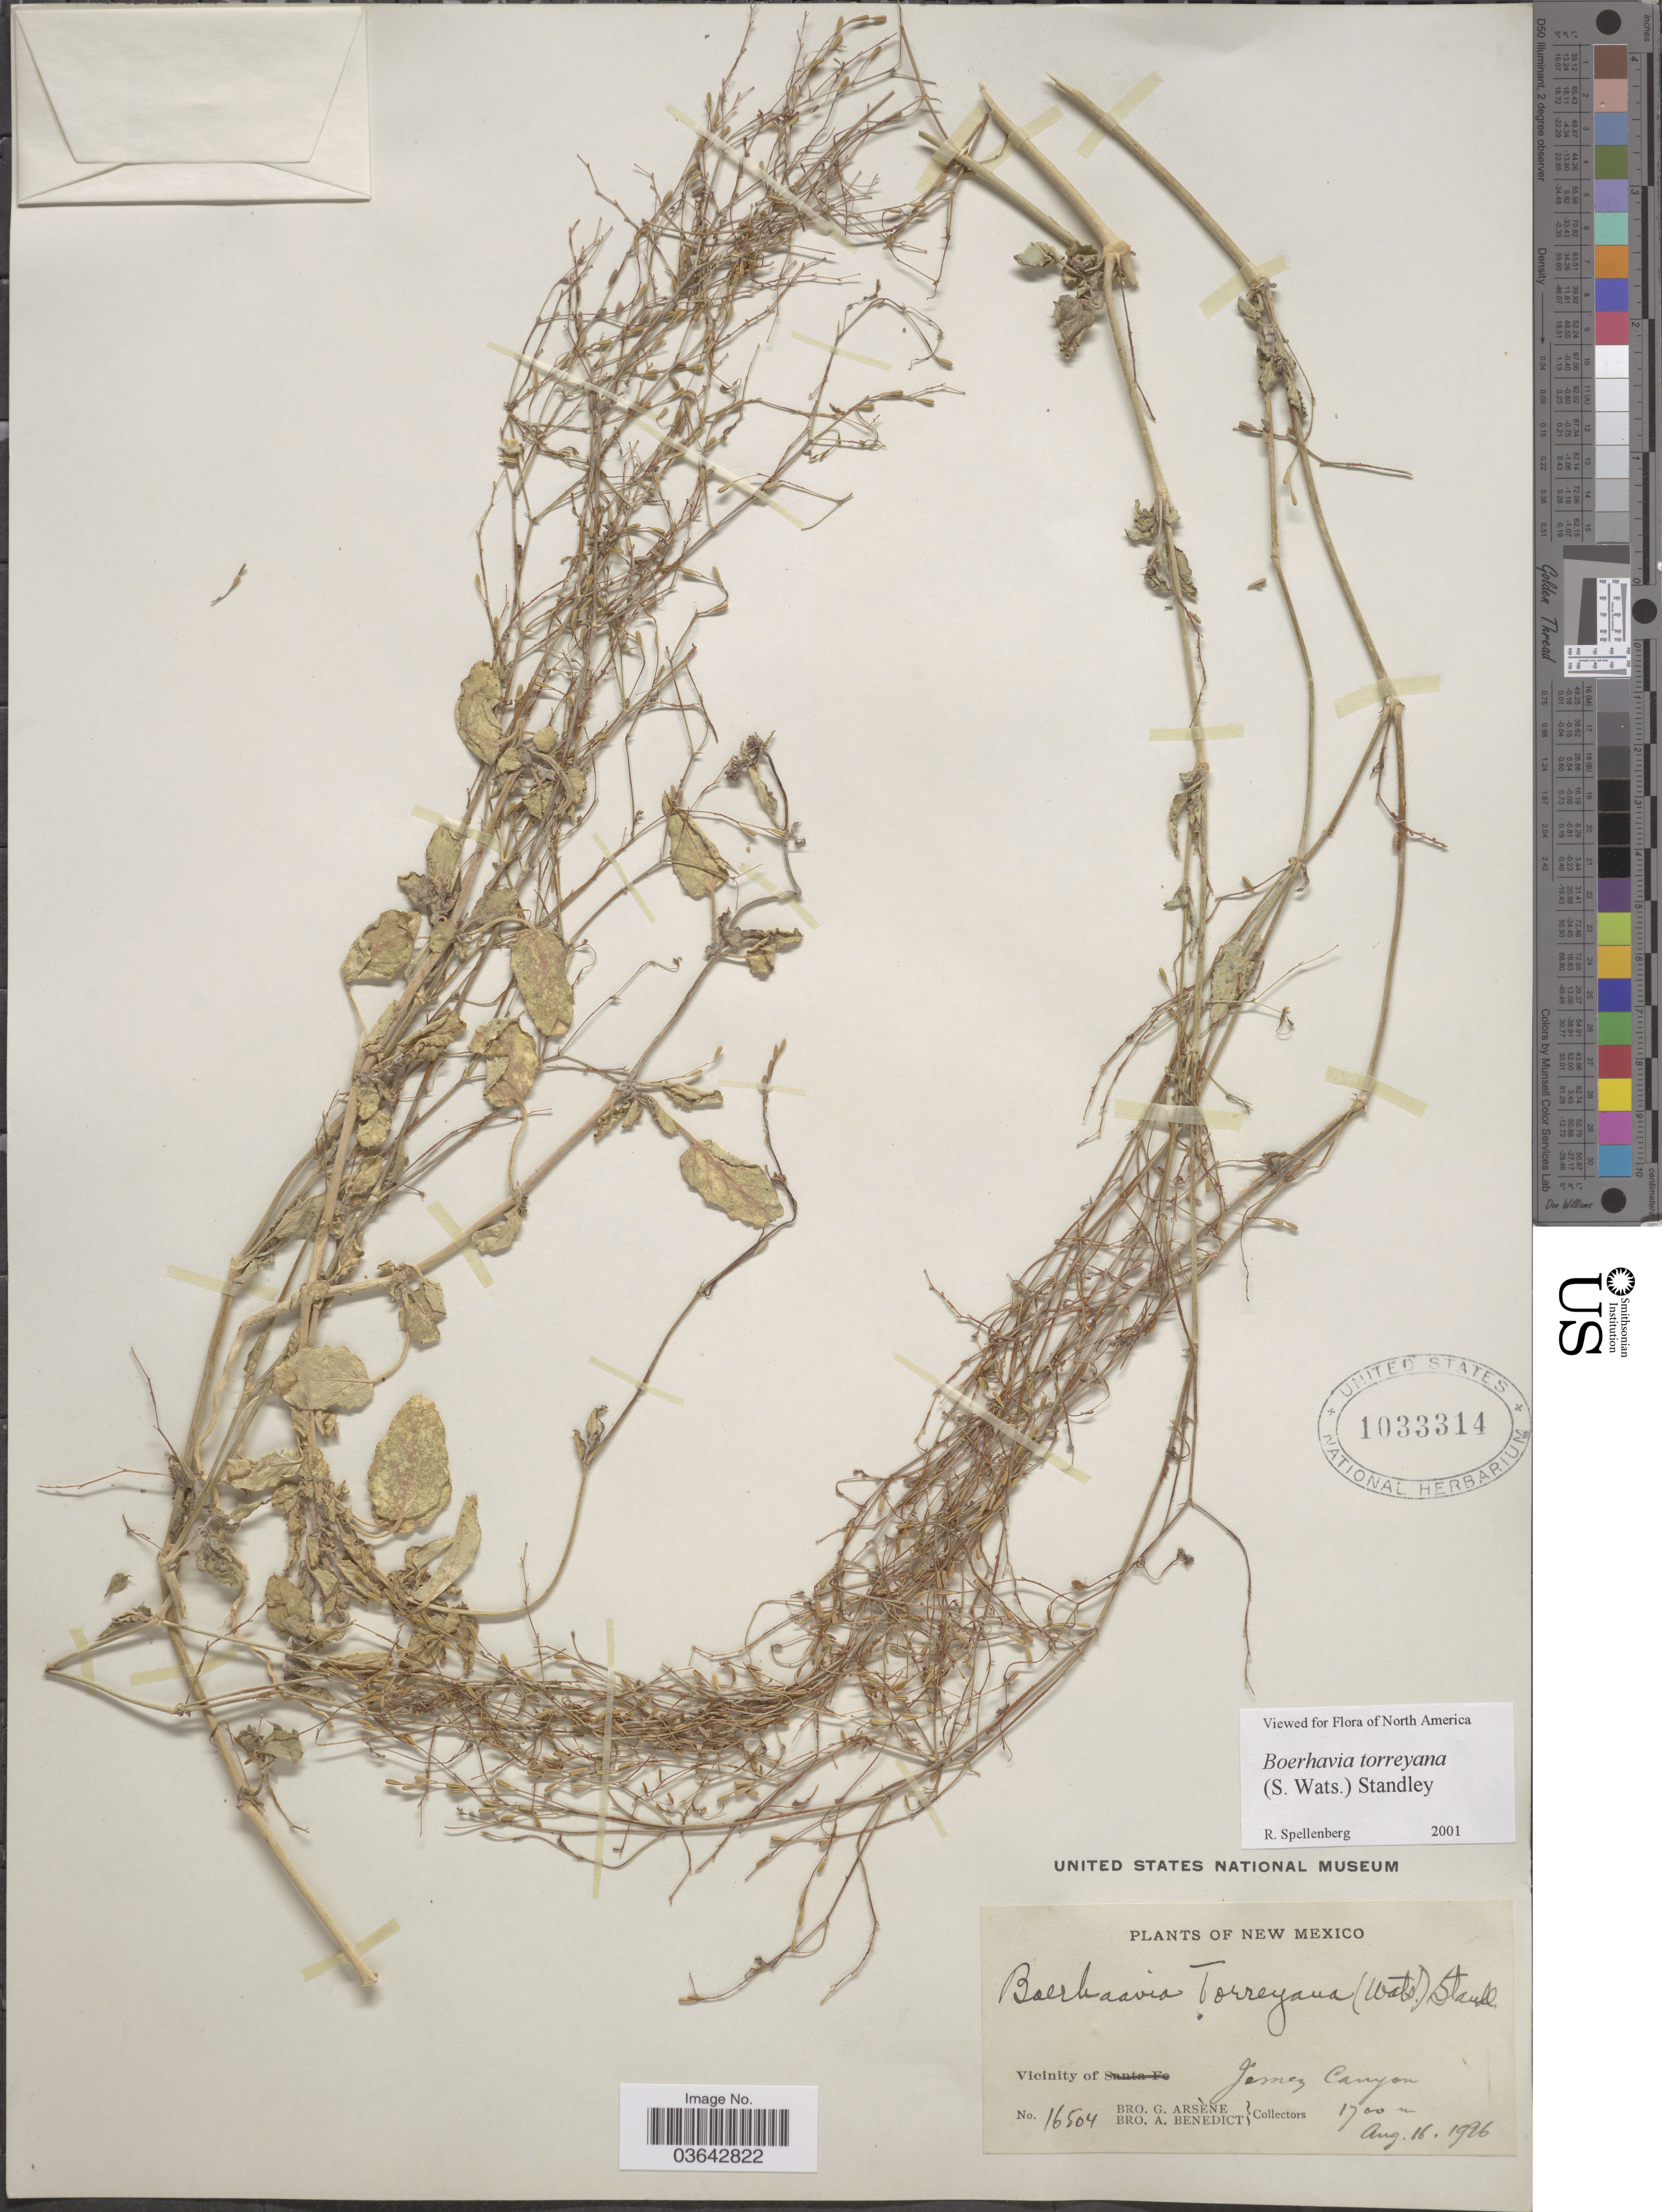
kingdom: Plantae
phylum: Tracheophyta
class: Magnoliopsida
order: Caryophyllales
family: Nyctaginaceae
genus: Boerhavia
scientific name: Boerhavia torreyana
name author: (S. Watson) Standl.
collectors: Bro. G. Arsène & Bro. A. Benedict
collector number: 16504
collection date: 1926-08-16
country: United States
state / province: New Mexico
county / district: Sandoval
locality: Vicinity of Jemez Canyon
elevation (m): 1700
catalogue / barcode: US 1033314